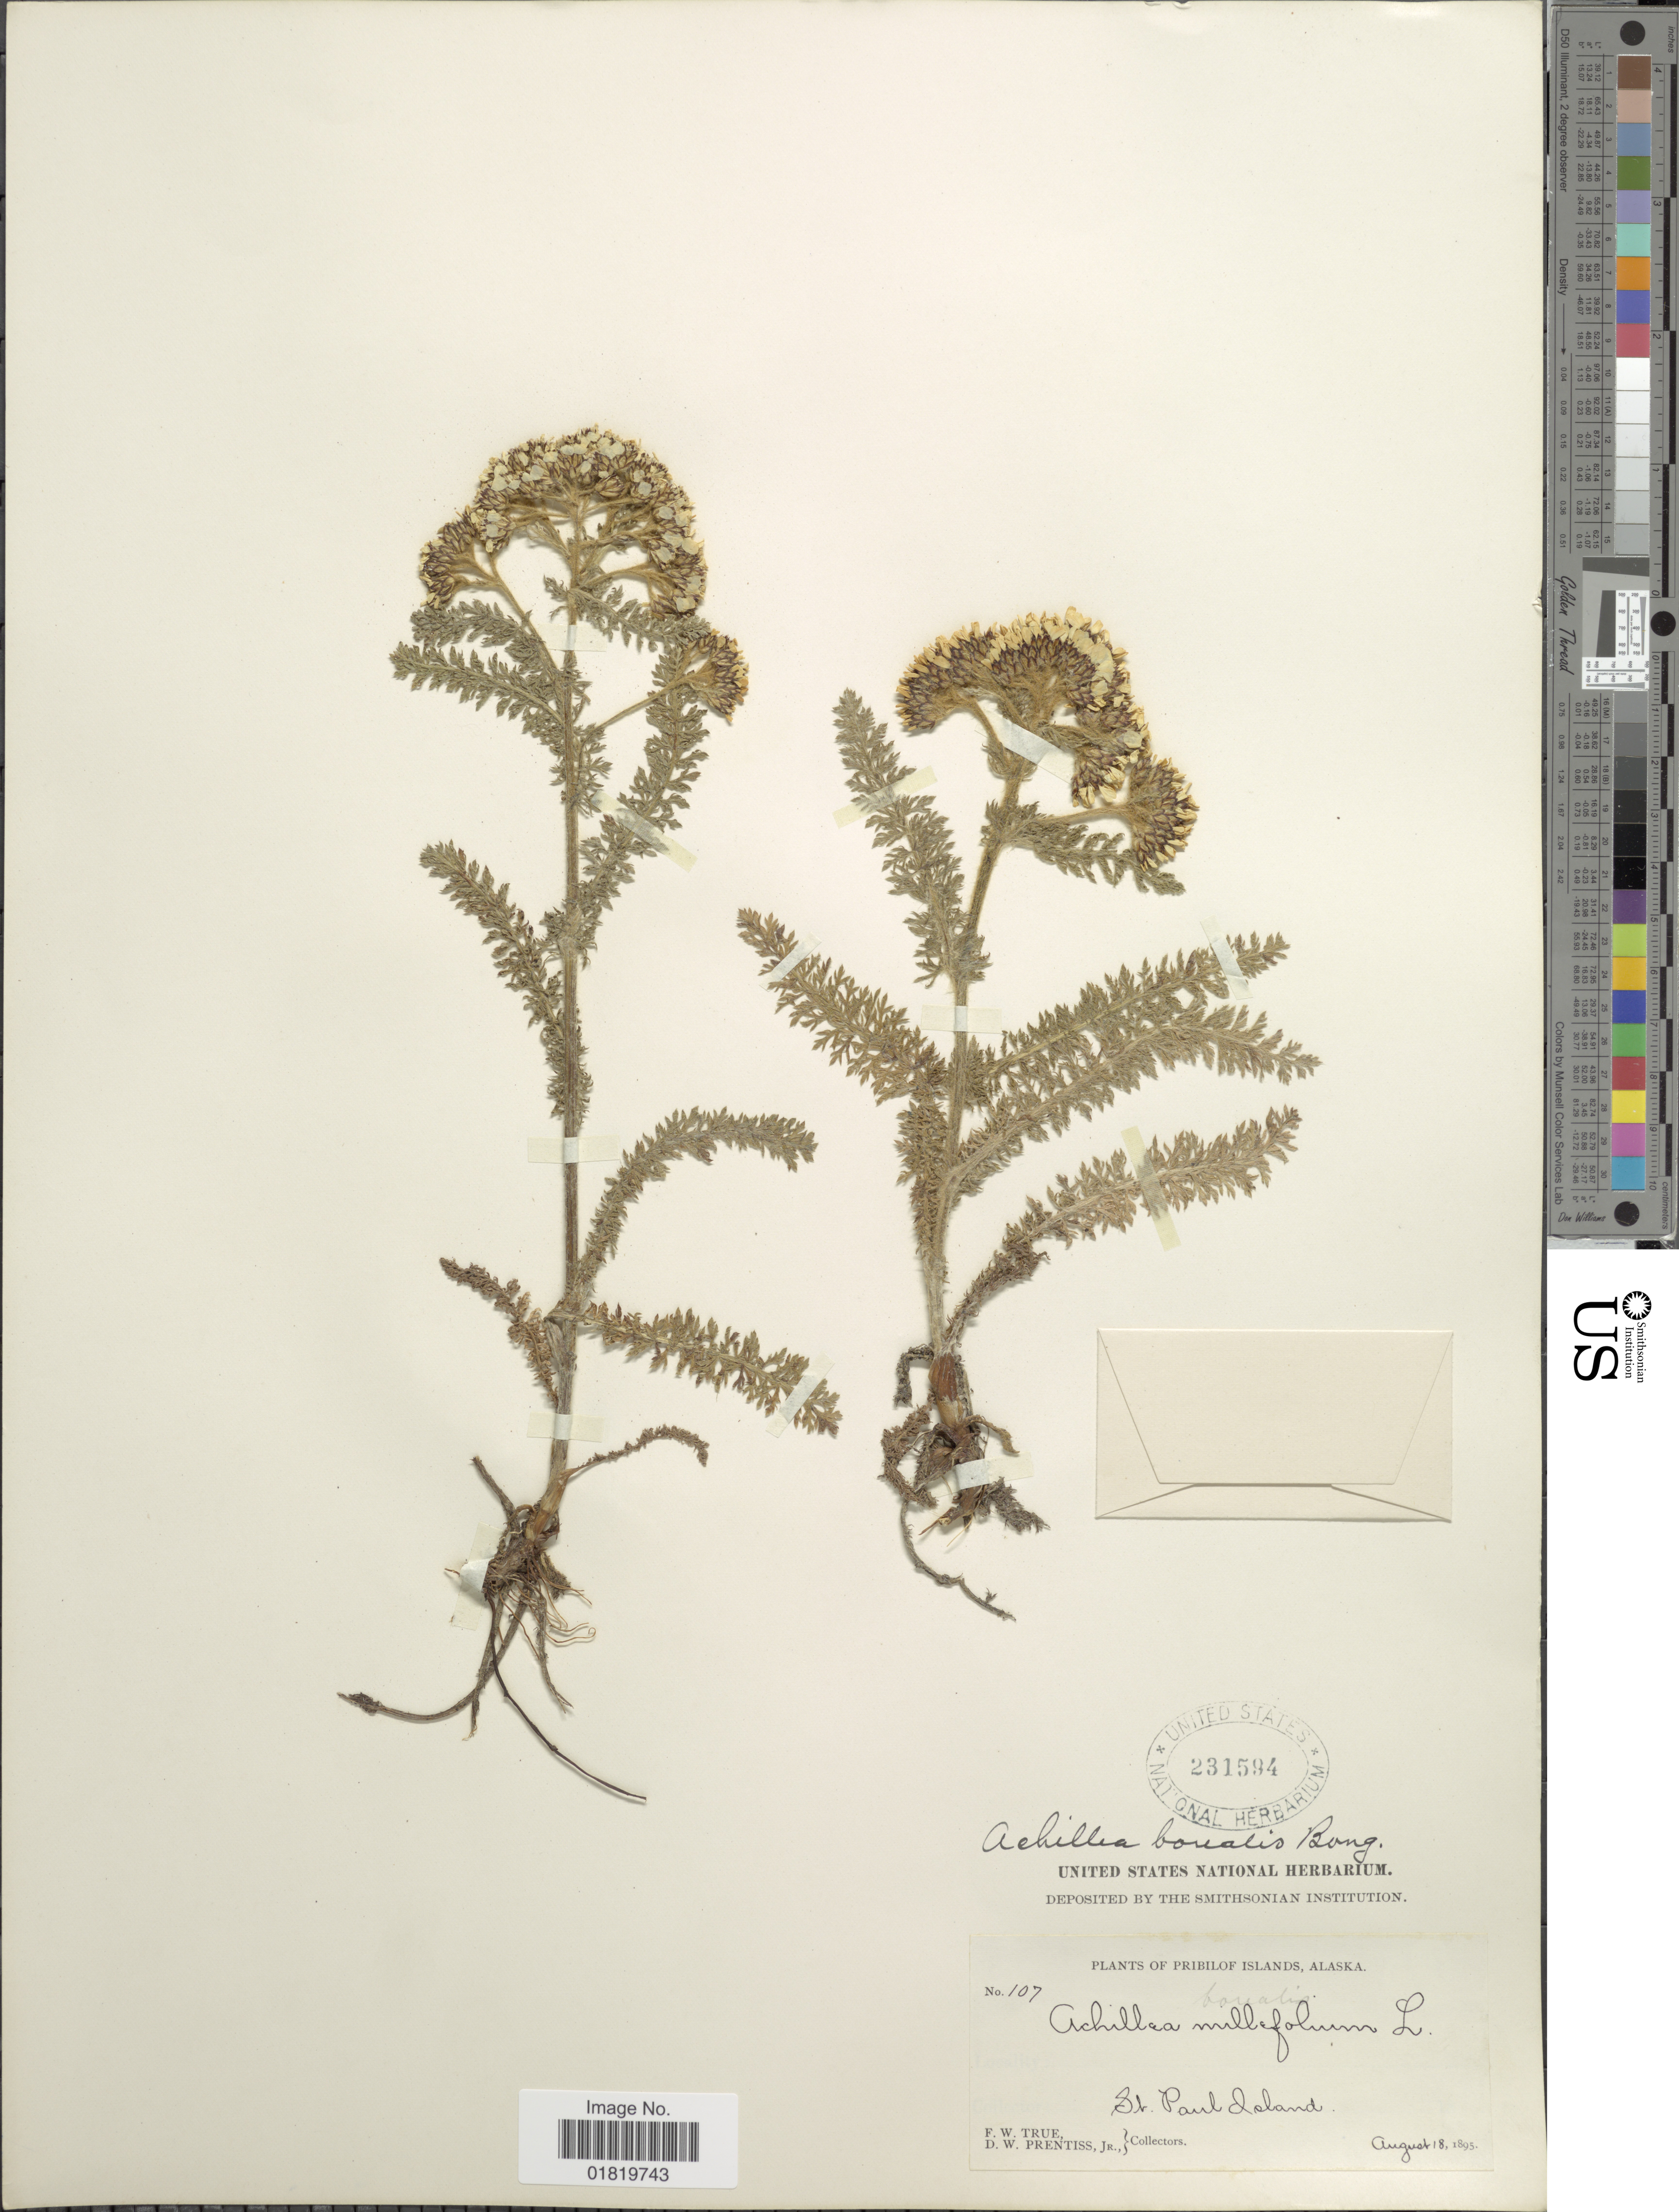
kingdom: Plantae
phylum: Tracheophyta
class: Magnoliopsida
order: Asterales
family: Asteraceae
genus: Achillea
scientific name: Achillea borealis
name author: Bong.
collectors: F. True & D. Prentiss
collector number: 107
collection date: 1895-08-18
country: United States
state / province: Alaska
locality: Pribilof Islands, St. Paul Island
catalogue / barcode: US 231594